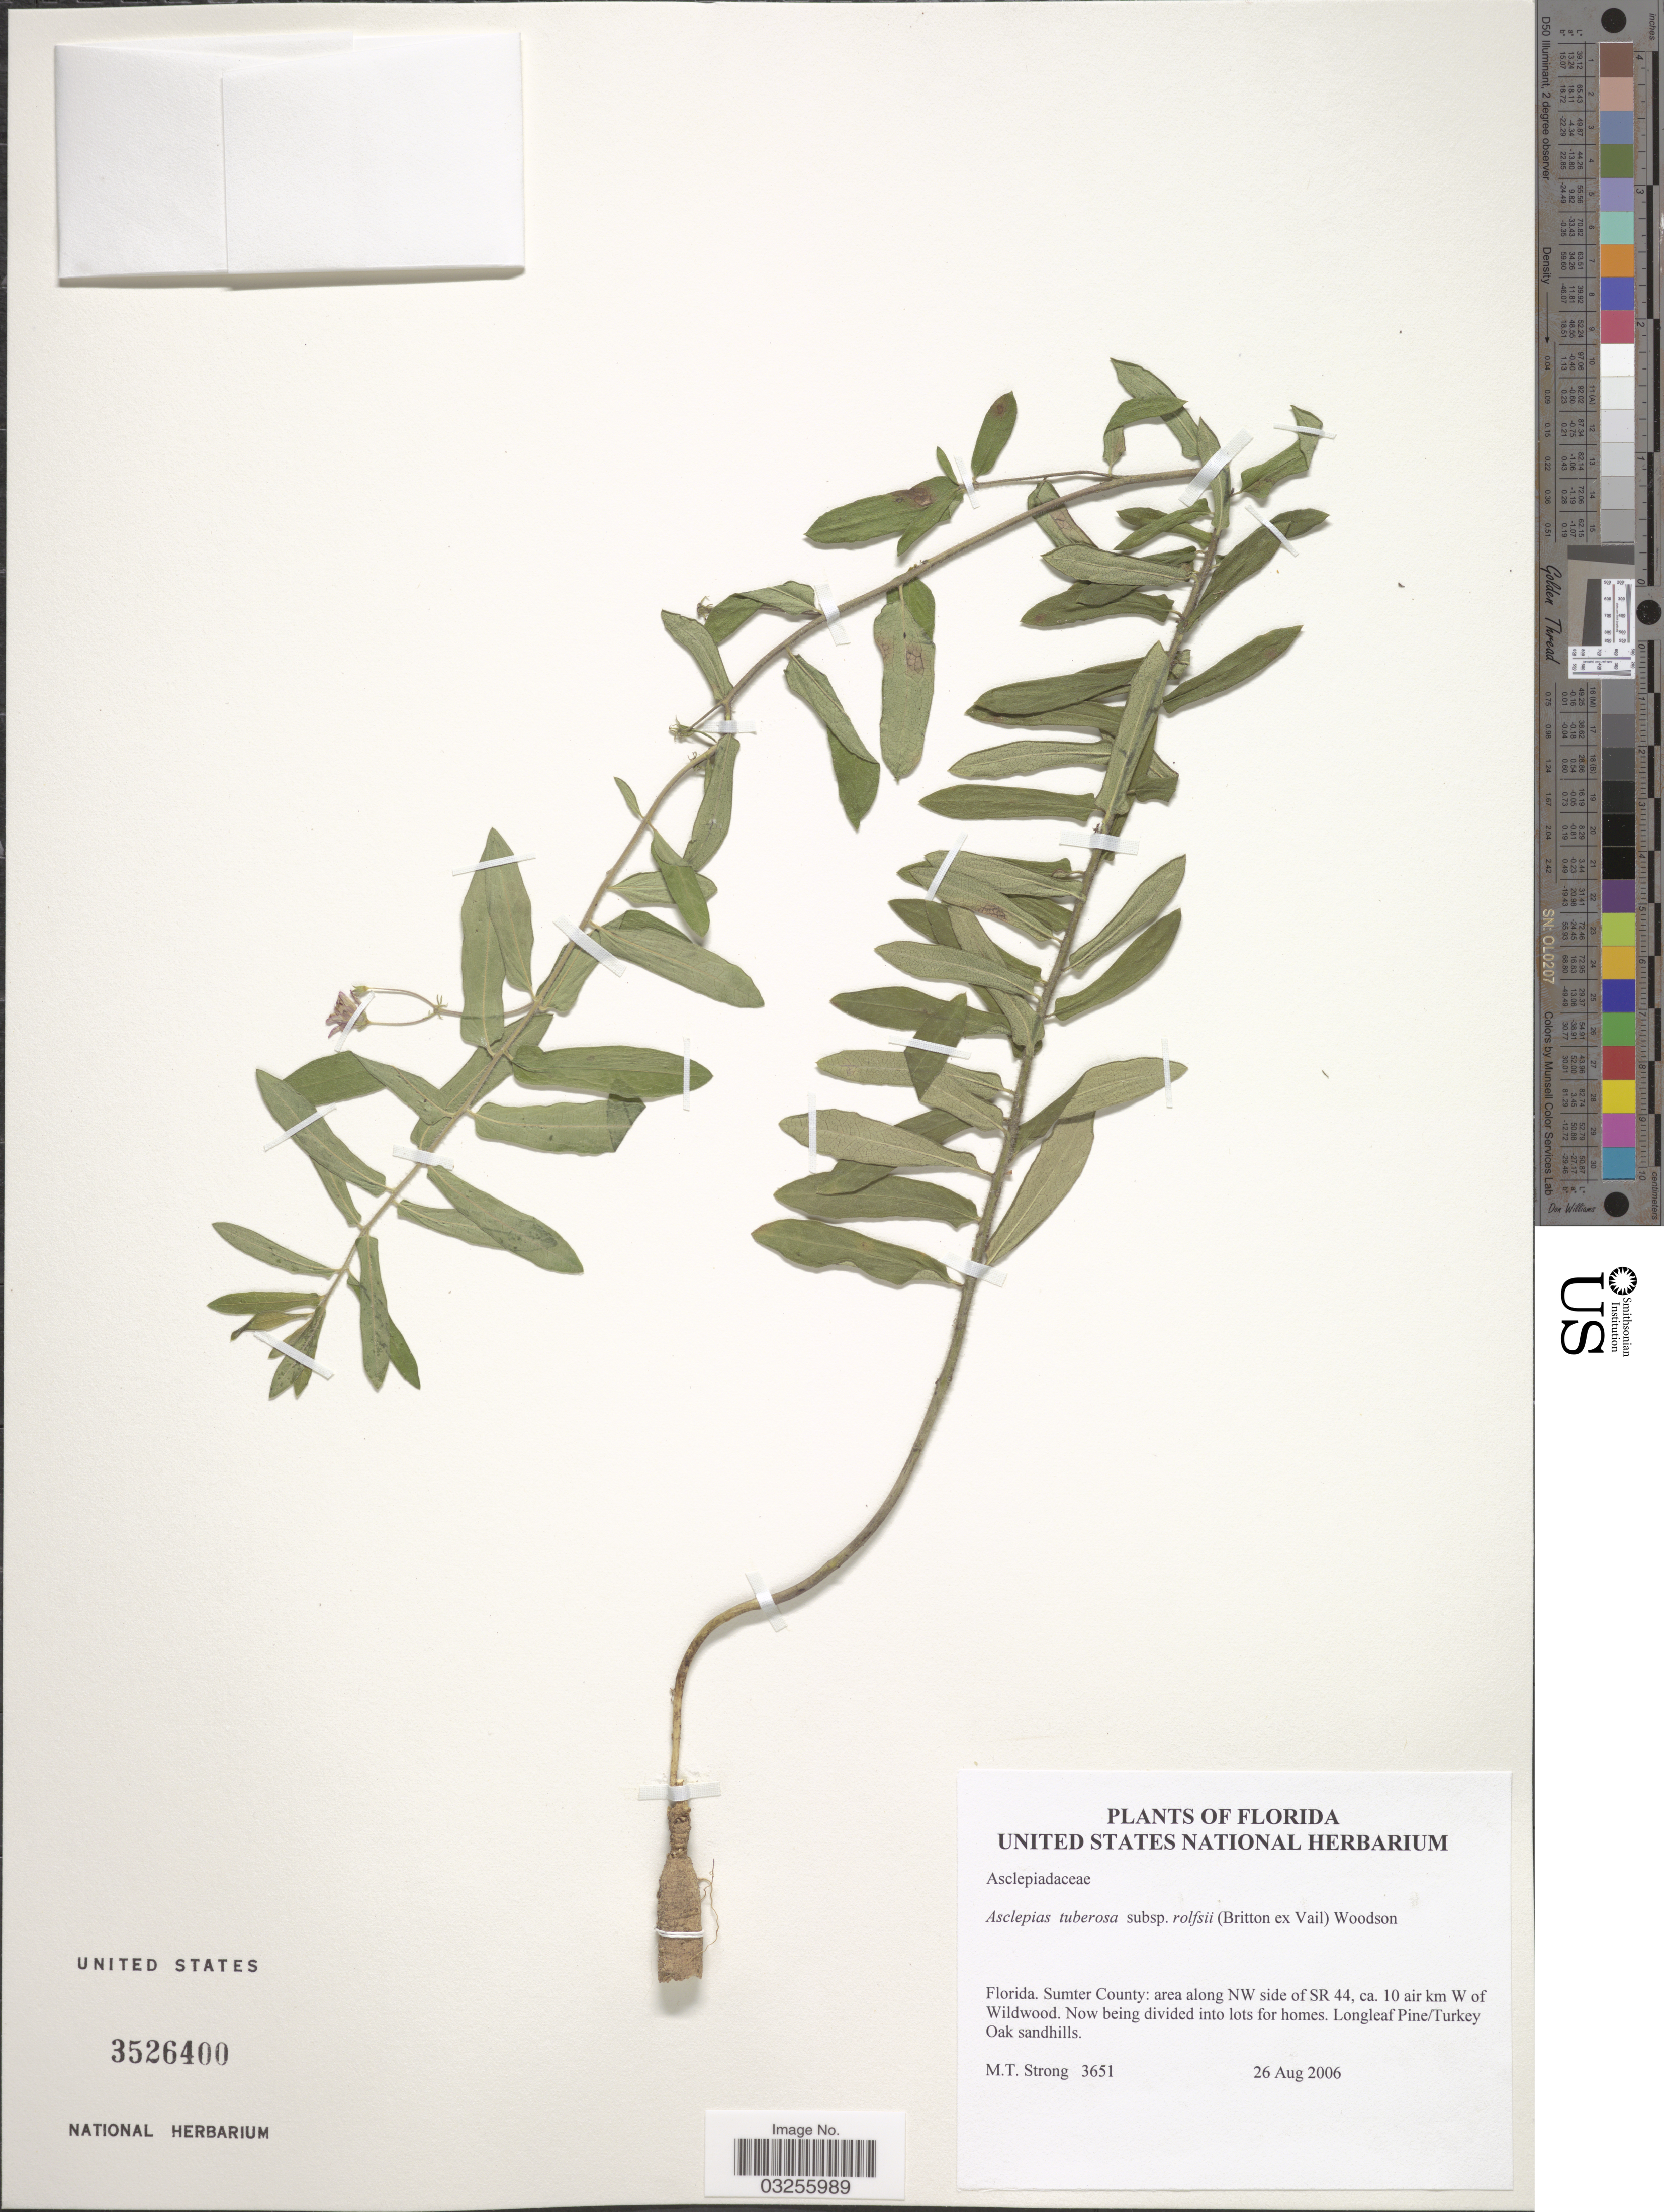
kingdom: Plantae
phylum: Tracheophyta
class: Magnoliopsida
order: Gentianales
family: Apocynaceae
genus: Asclepias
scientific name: Asclepias tuberosa var. rolfsii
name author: ( ex Vail) Shinners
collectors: M. T. Strong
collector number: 3651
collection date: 2006-08-26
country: United States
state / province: Florida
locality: Sumter County: area along NW side of SR 44, ca. 10 air km W of Wildwood. Now being divided into lots for homes. Longleaf Pine/ Turkey Oak sandhills.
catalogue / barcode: US 3526400